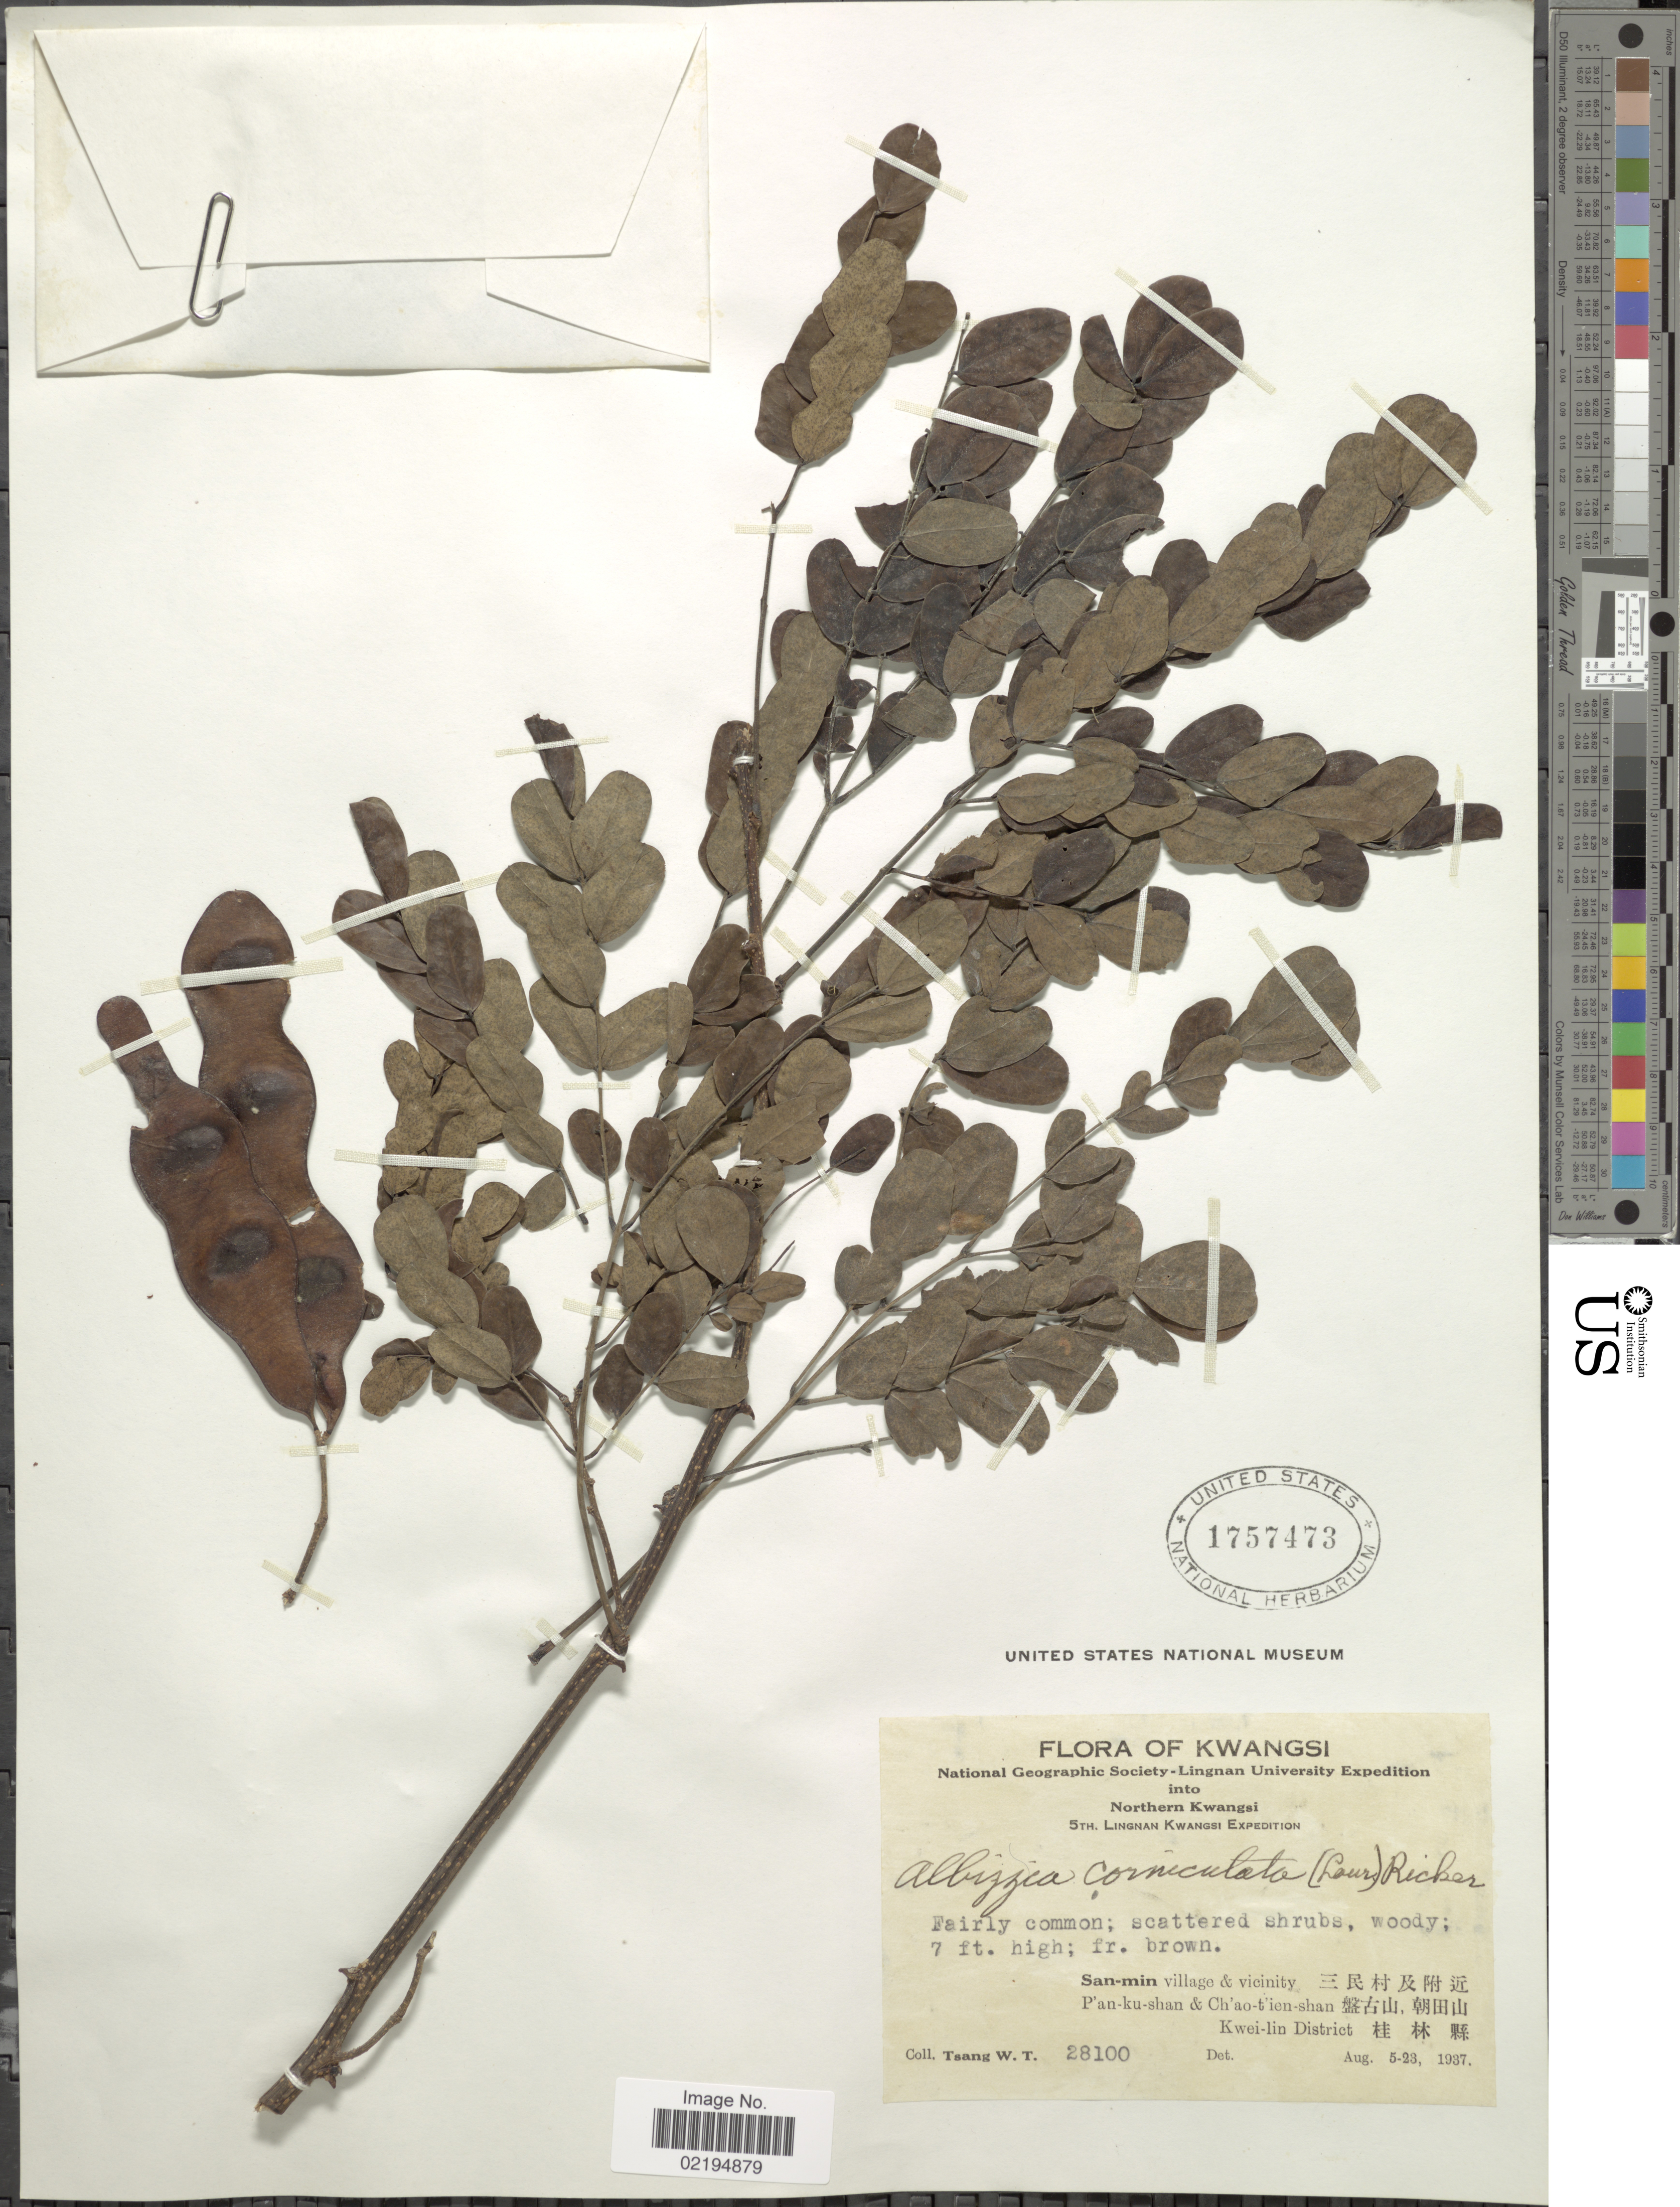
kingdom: Plantae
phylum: Tracheophyta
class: Magnoliopsida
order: Fabales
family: Fabaceae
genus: Albizia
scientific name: Albizia corniculata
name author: (Lour.) Druce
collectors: W. T. Tsang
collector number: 28100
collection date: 1937-08-05/1937-08-23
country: China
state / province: Guangxi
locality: Kwangsi, northern Kwangsi, San-min village & vicinity, P'an-ku-shan & Ch'ao-tíen-shan, Kwei-lin District.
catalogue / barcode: US 1757473